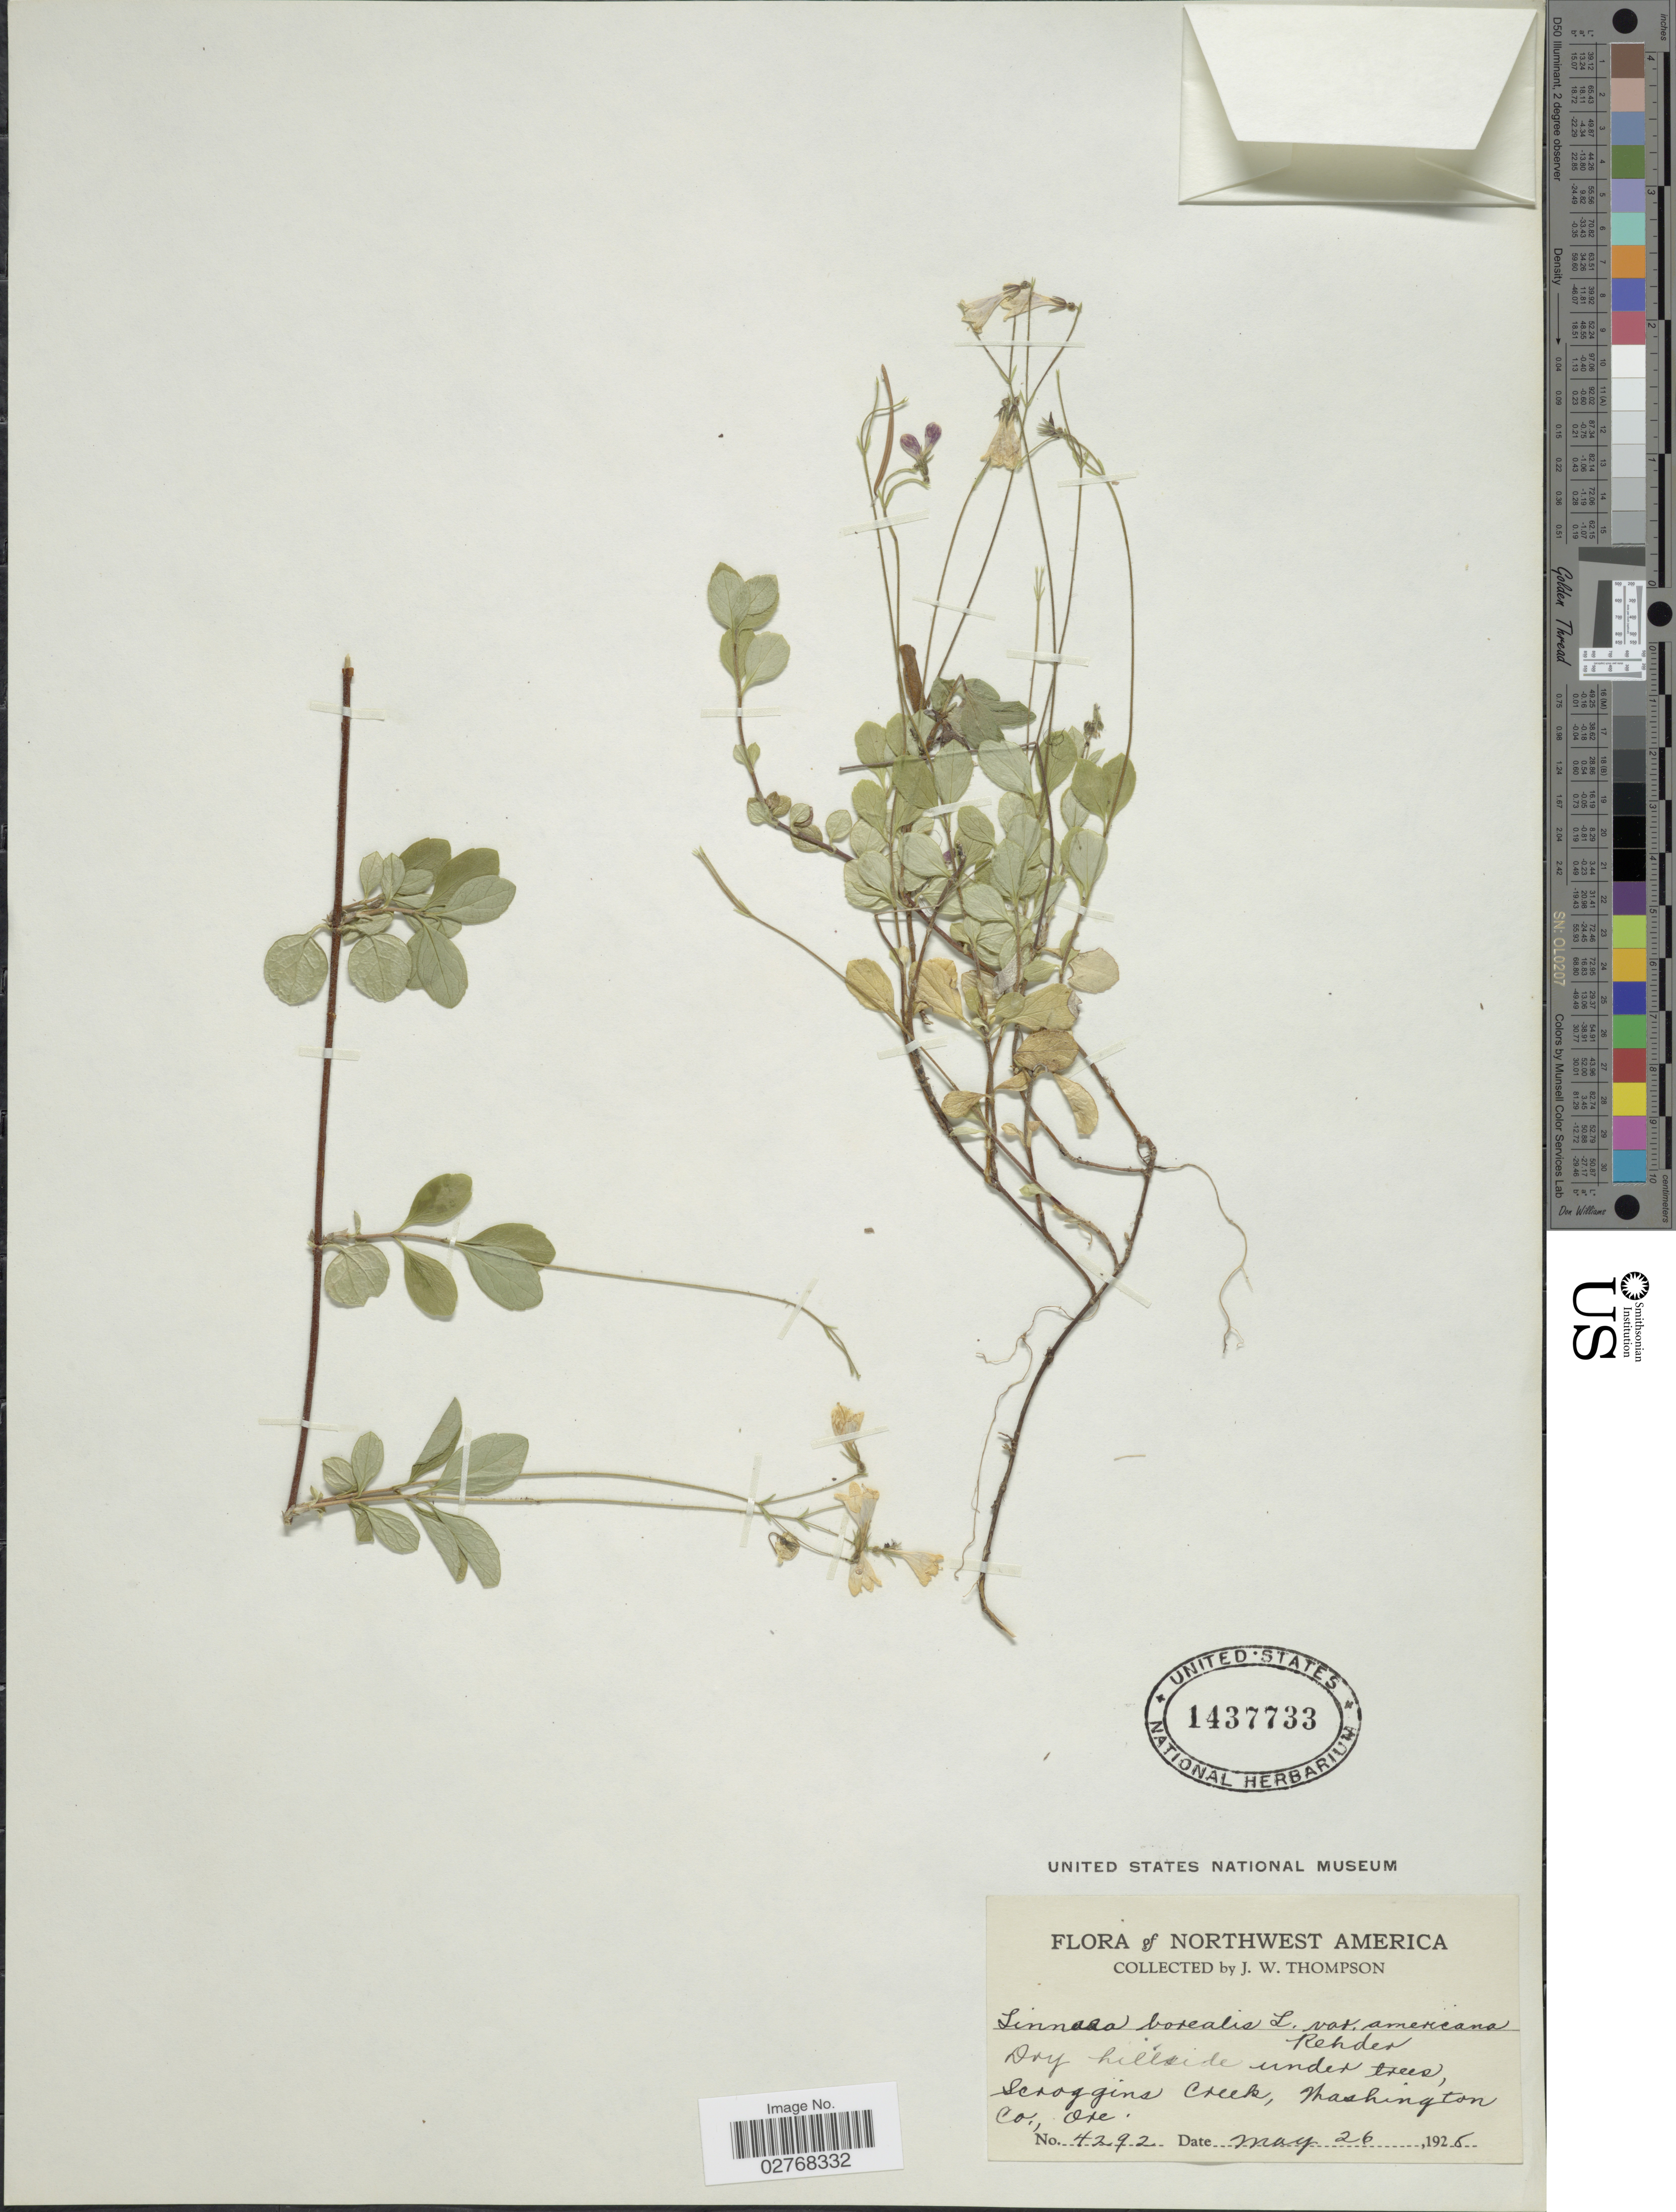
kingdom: Plantae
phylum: Tracheophyta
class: Magnoliopsida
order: Dipsacales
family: Caprifoliaceae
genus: Linnaea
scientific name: Linnaea borealis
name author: L.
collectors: J. W. Thompson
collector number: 4292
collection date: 1925-05-26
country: United States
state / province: Oregon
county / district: Washington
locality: Scroggins Creek, Washington Co. Northwest America.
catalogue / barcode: US 1437733